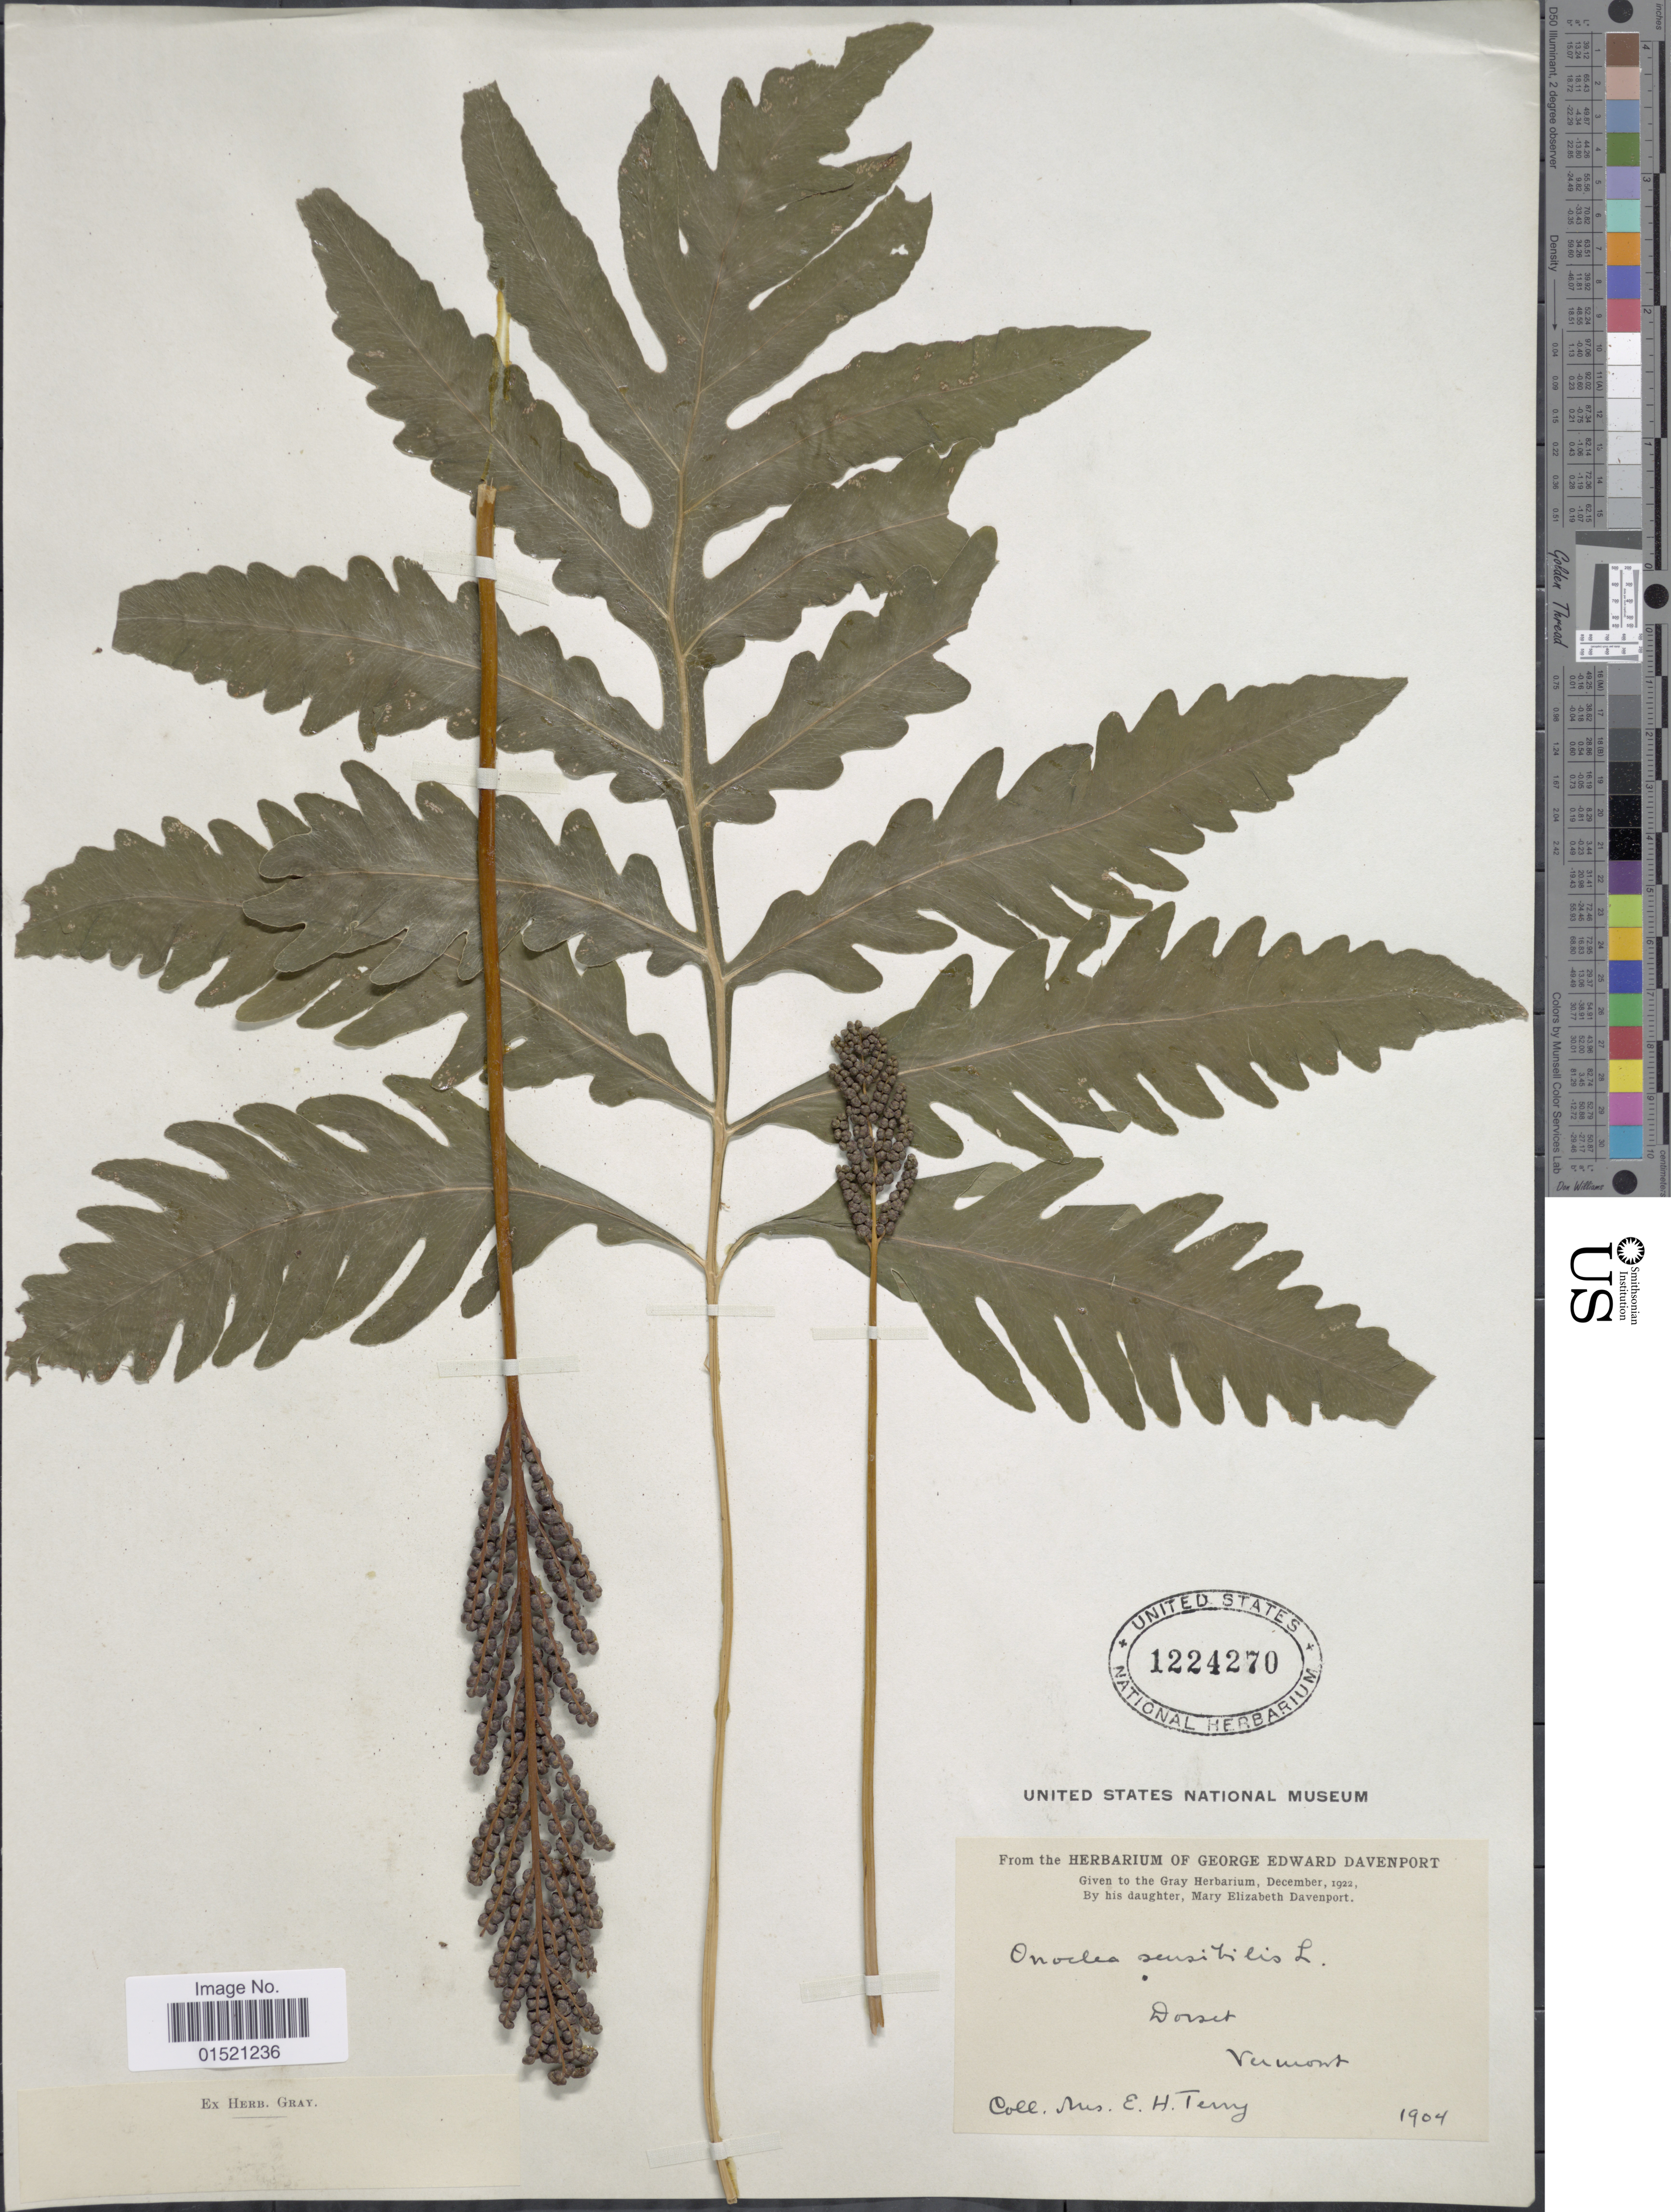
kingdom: Plantae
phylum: Tracheophyta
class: Polypodiopsida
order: Polypodiales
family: Onocleaceae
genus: Onoclea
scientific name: Onoclea sensibilis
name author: L.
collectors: E. Terry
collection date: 1904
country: United States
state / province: Vermont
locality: Dorset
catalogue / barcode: US 1224270